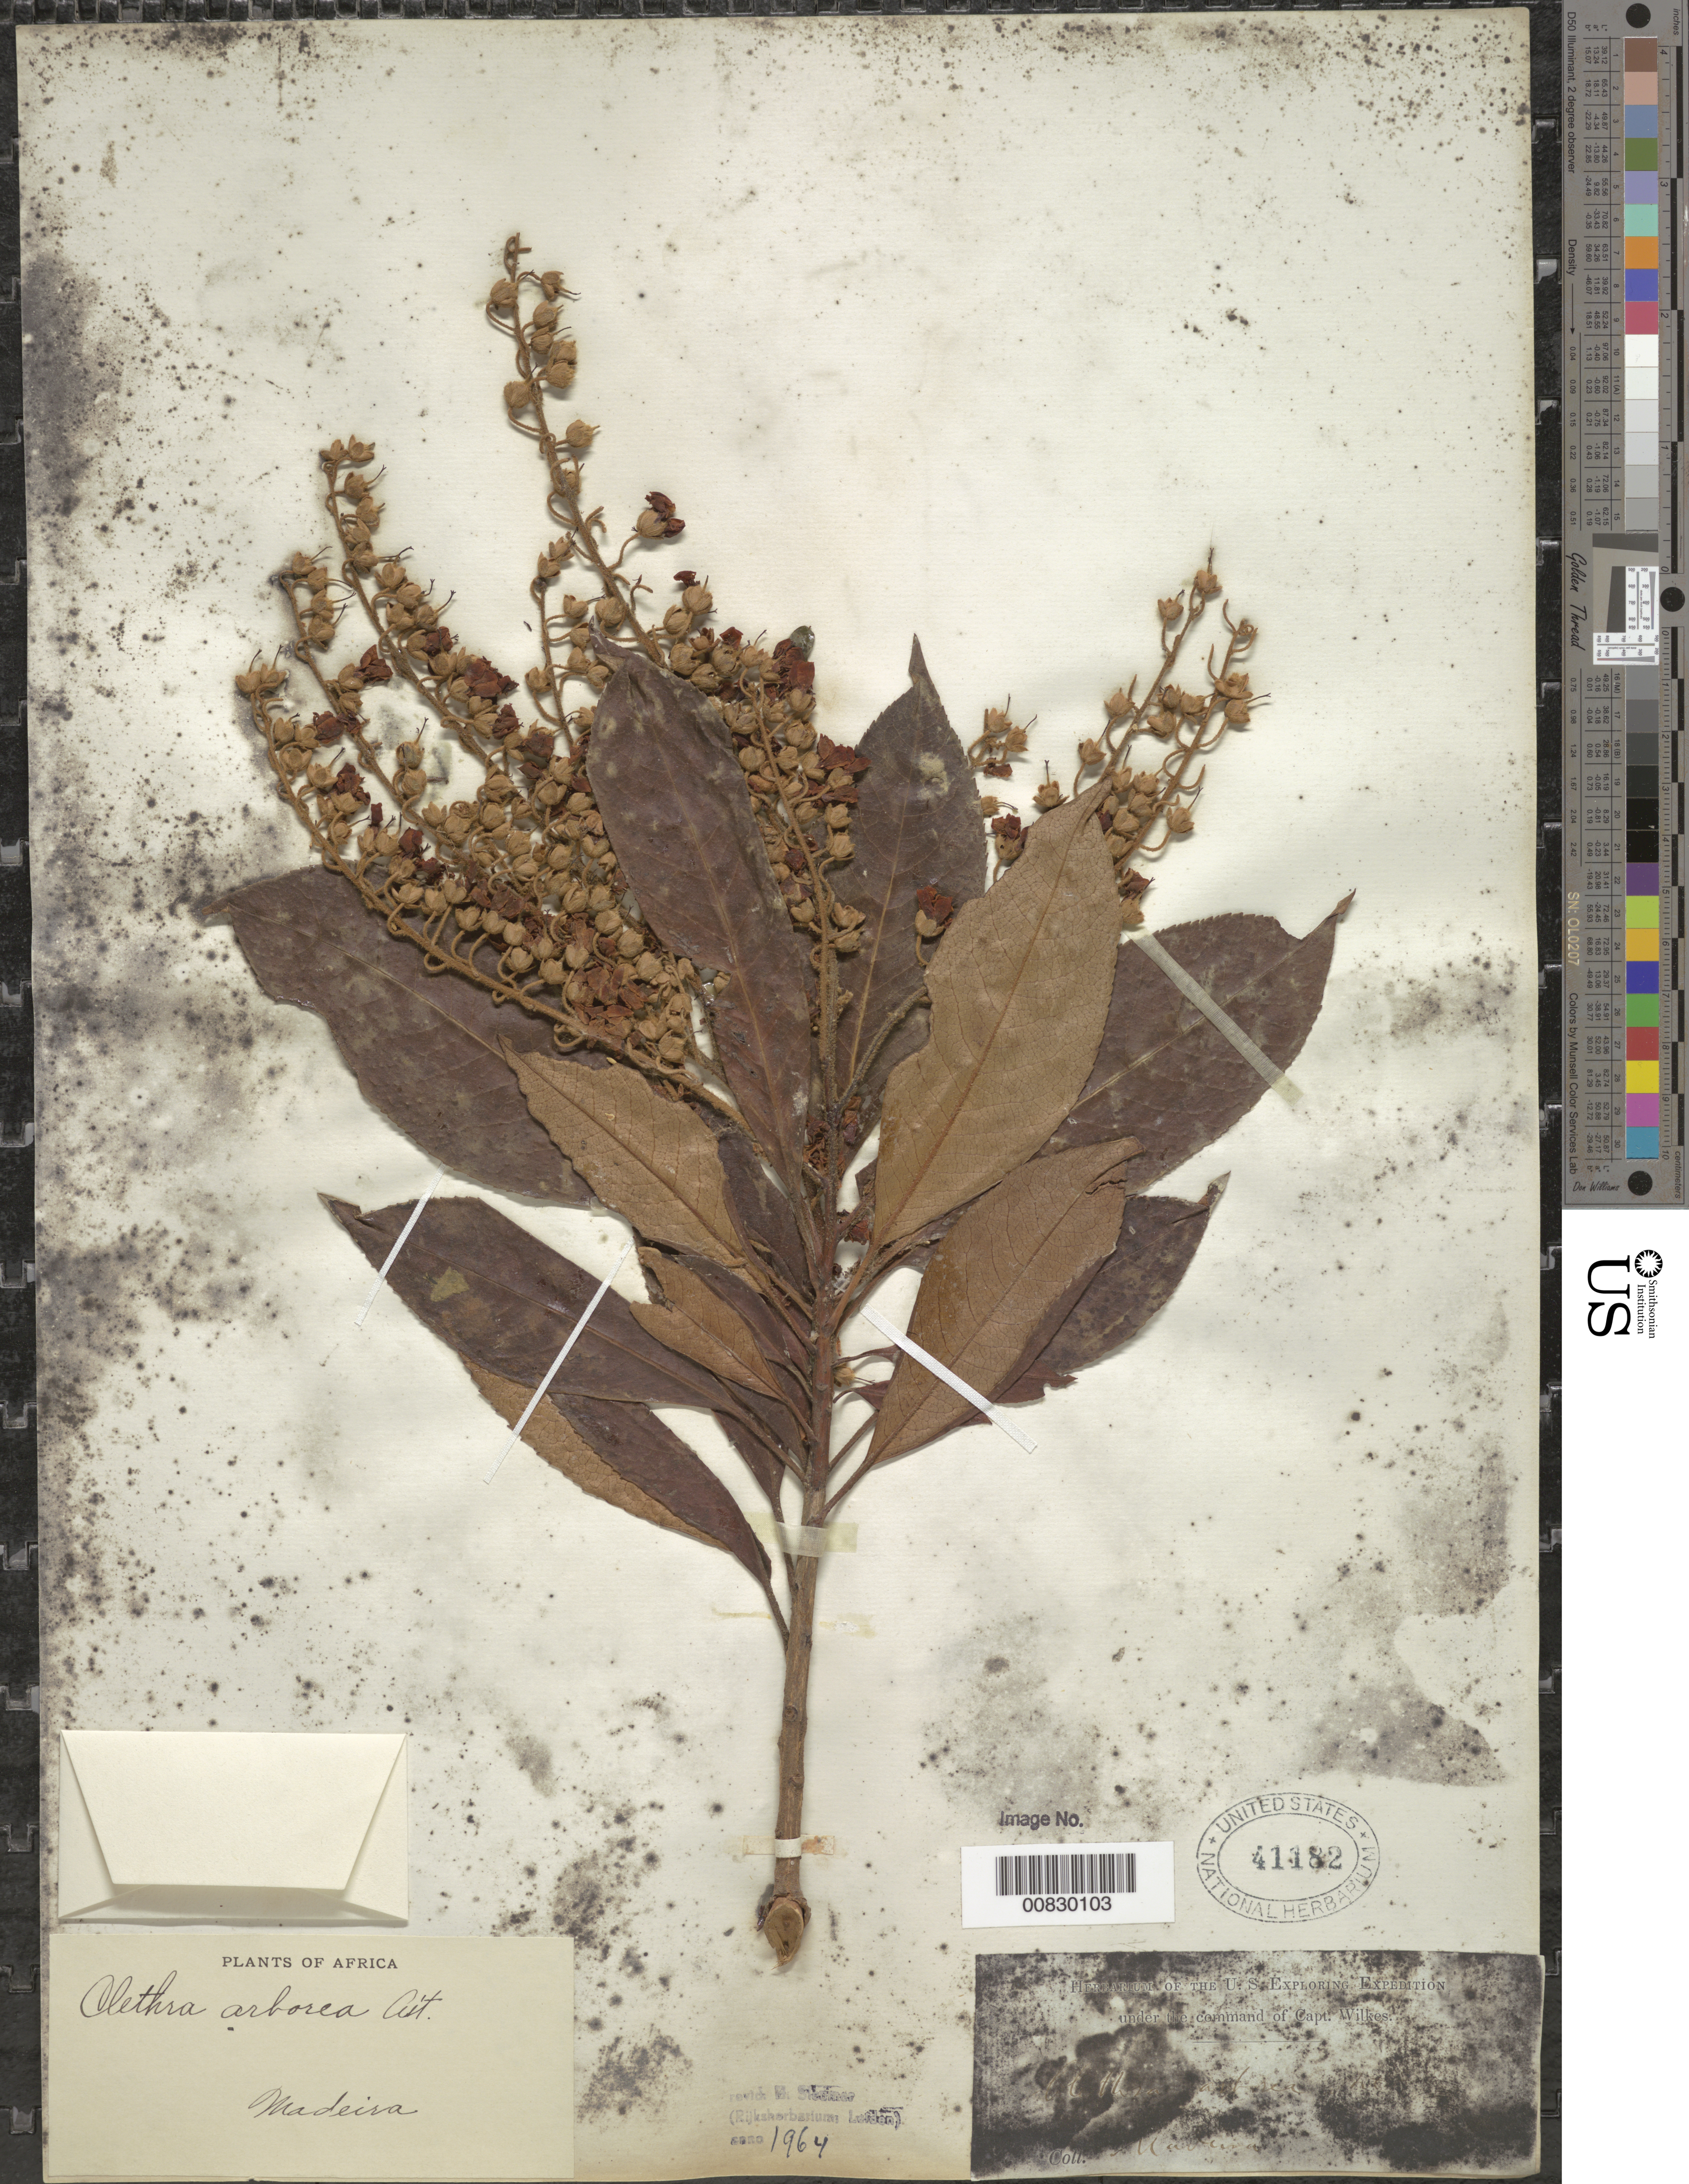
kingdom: Plantae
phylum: Tracheophyta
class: Magnoliopsida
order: Ericales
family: Clethraceae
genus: Clethra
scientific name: Clethra arborea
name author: Aiton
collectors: Wilkes Explor. Exped.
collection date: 1838/1842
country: Portugal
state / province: Madeira (Aut. Reg.)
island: Madeira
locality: Funchal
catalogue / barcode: US 41182